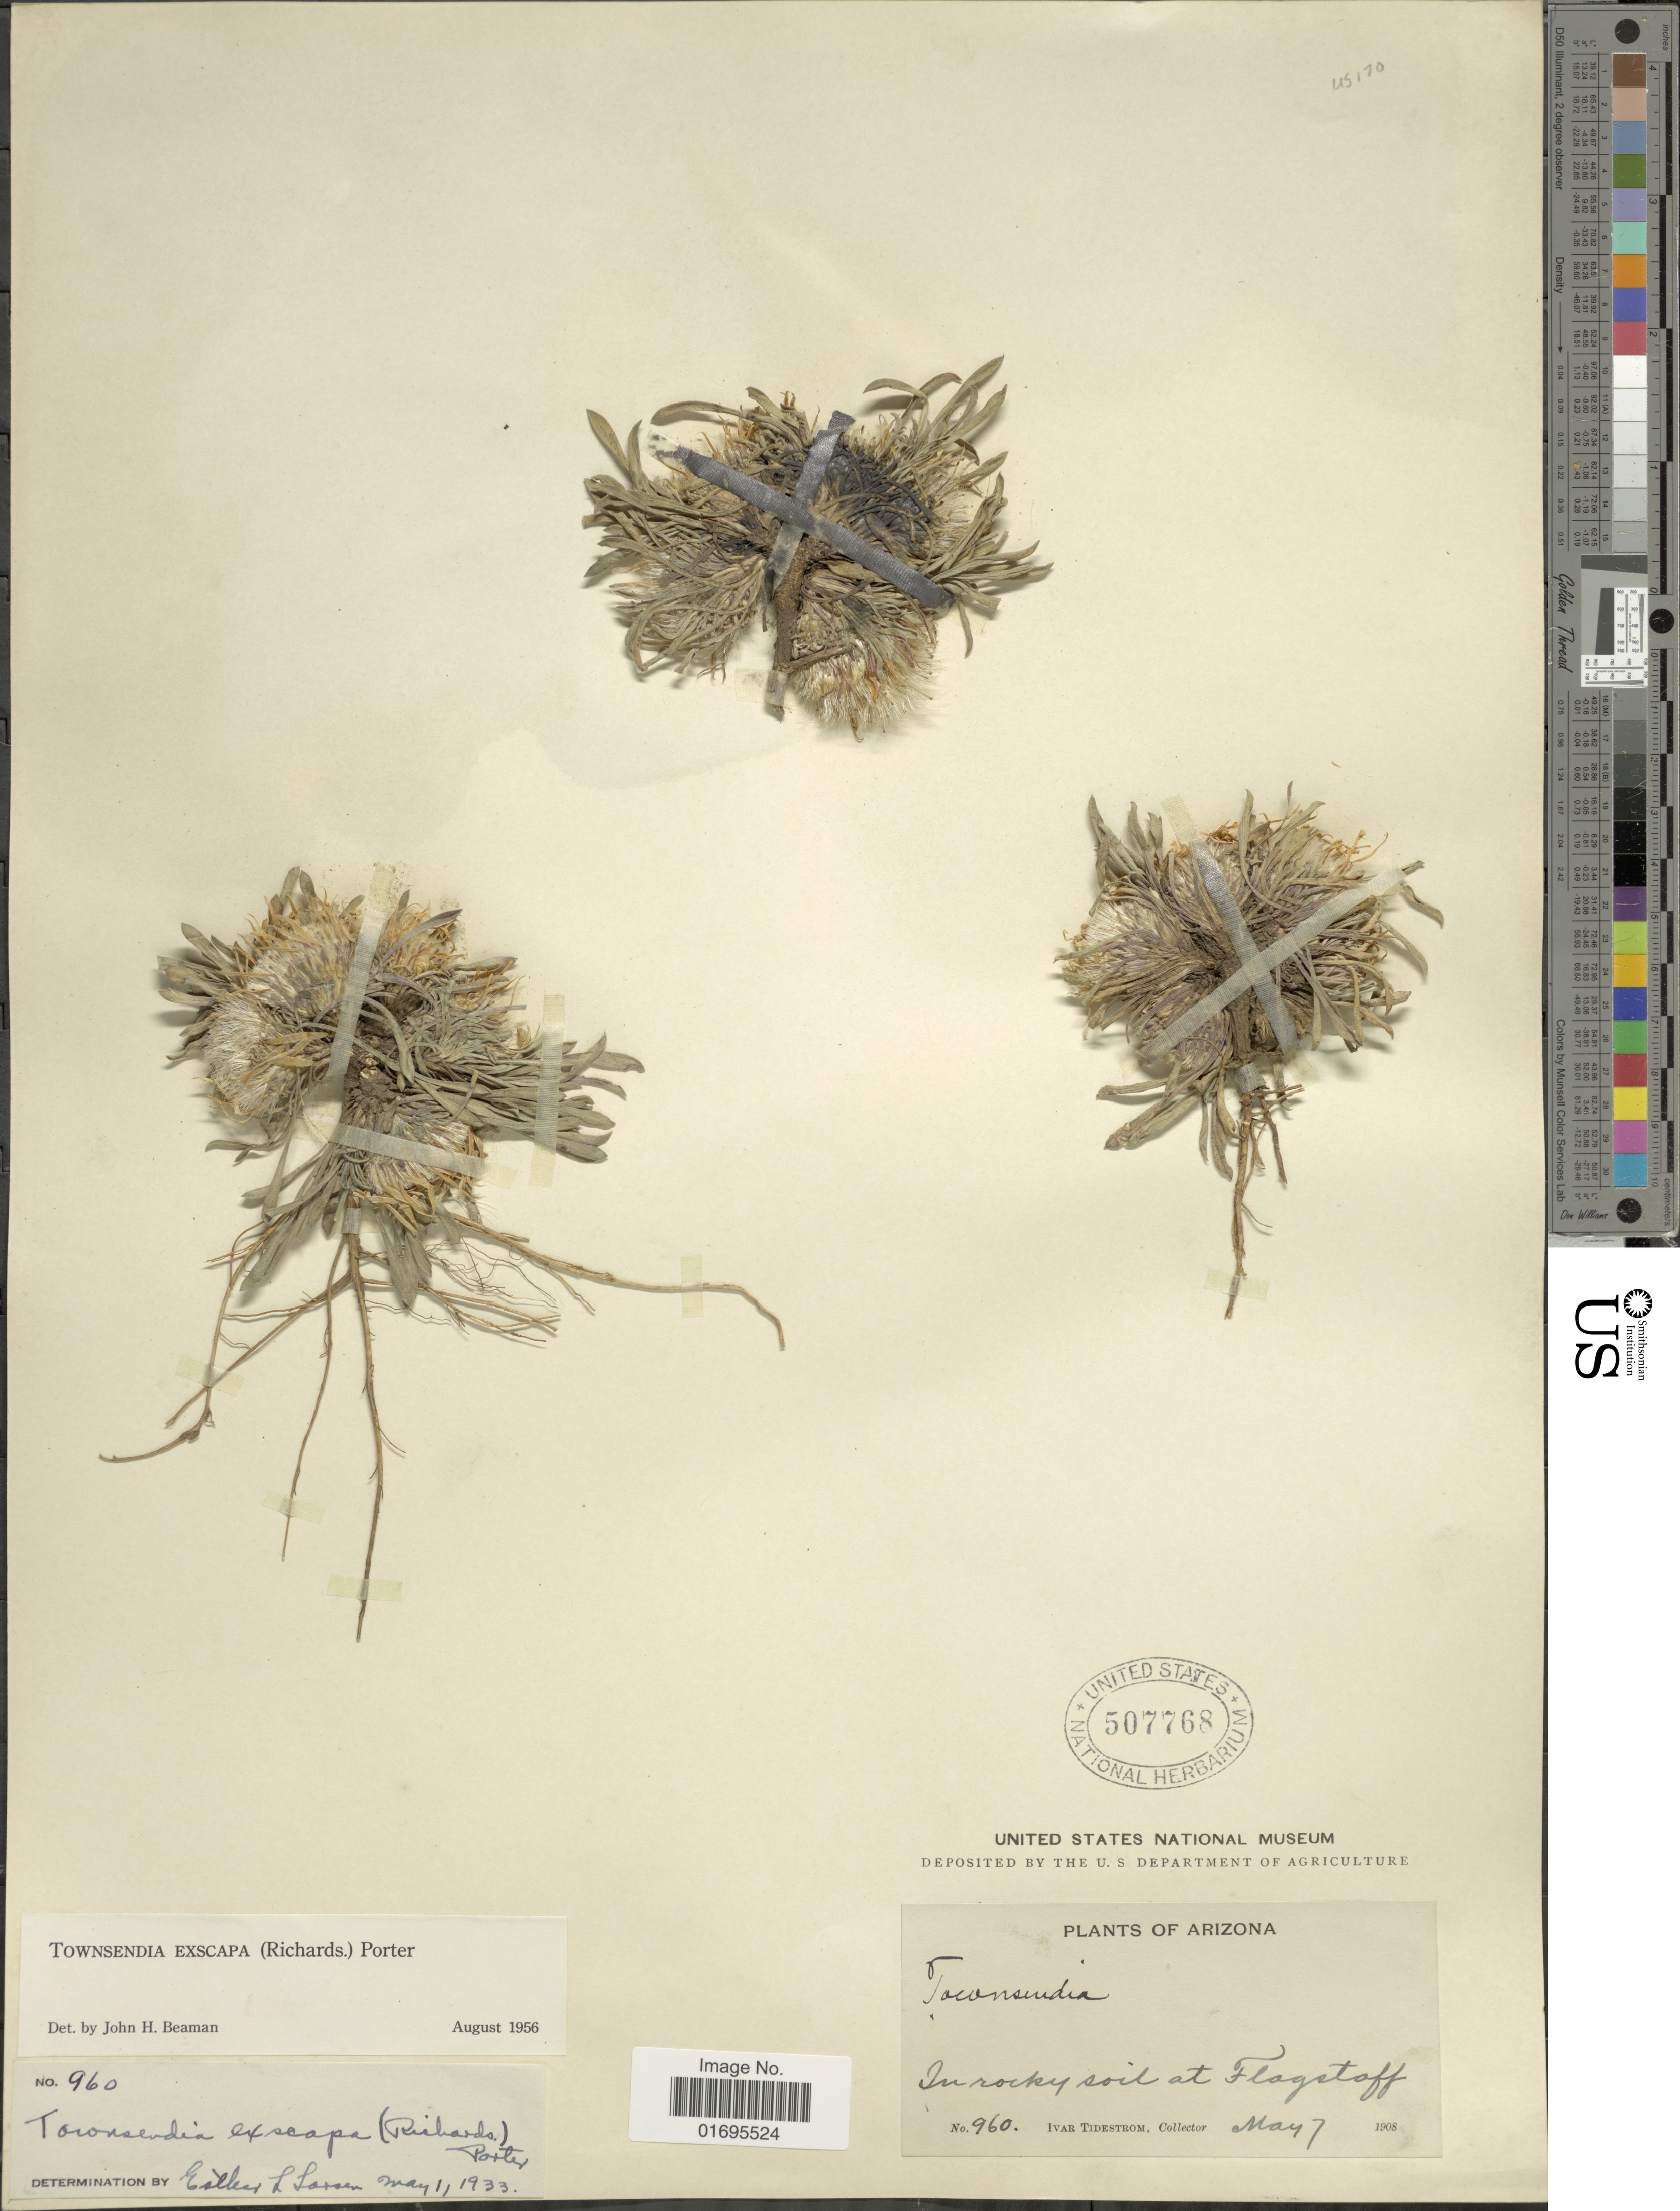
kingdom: Plantae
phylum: Tracheophyta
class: Magnoliopsida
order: Asterales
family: Asteraceae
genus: Townsendia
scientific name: Townsendia exscapa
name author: (Richardson) Porter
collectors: I. F. Tidestrom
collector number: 960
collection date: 1908-05-07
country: United States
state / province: Arizona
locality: In rocky soil a Flagstaff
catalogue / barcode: US 507768